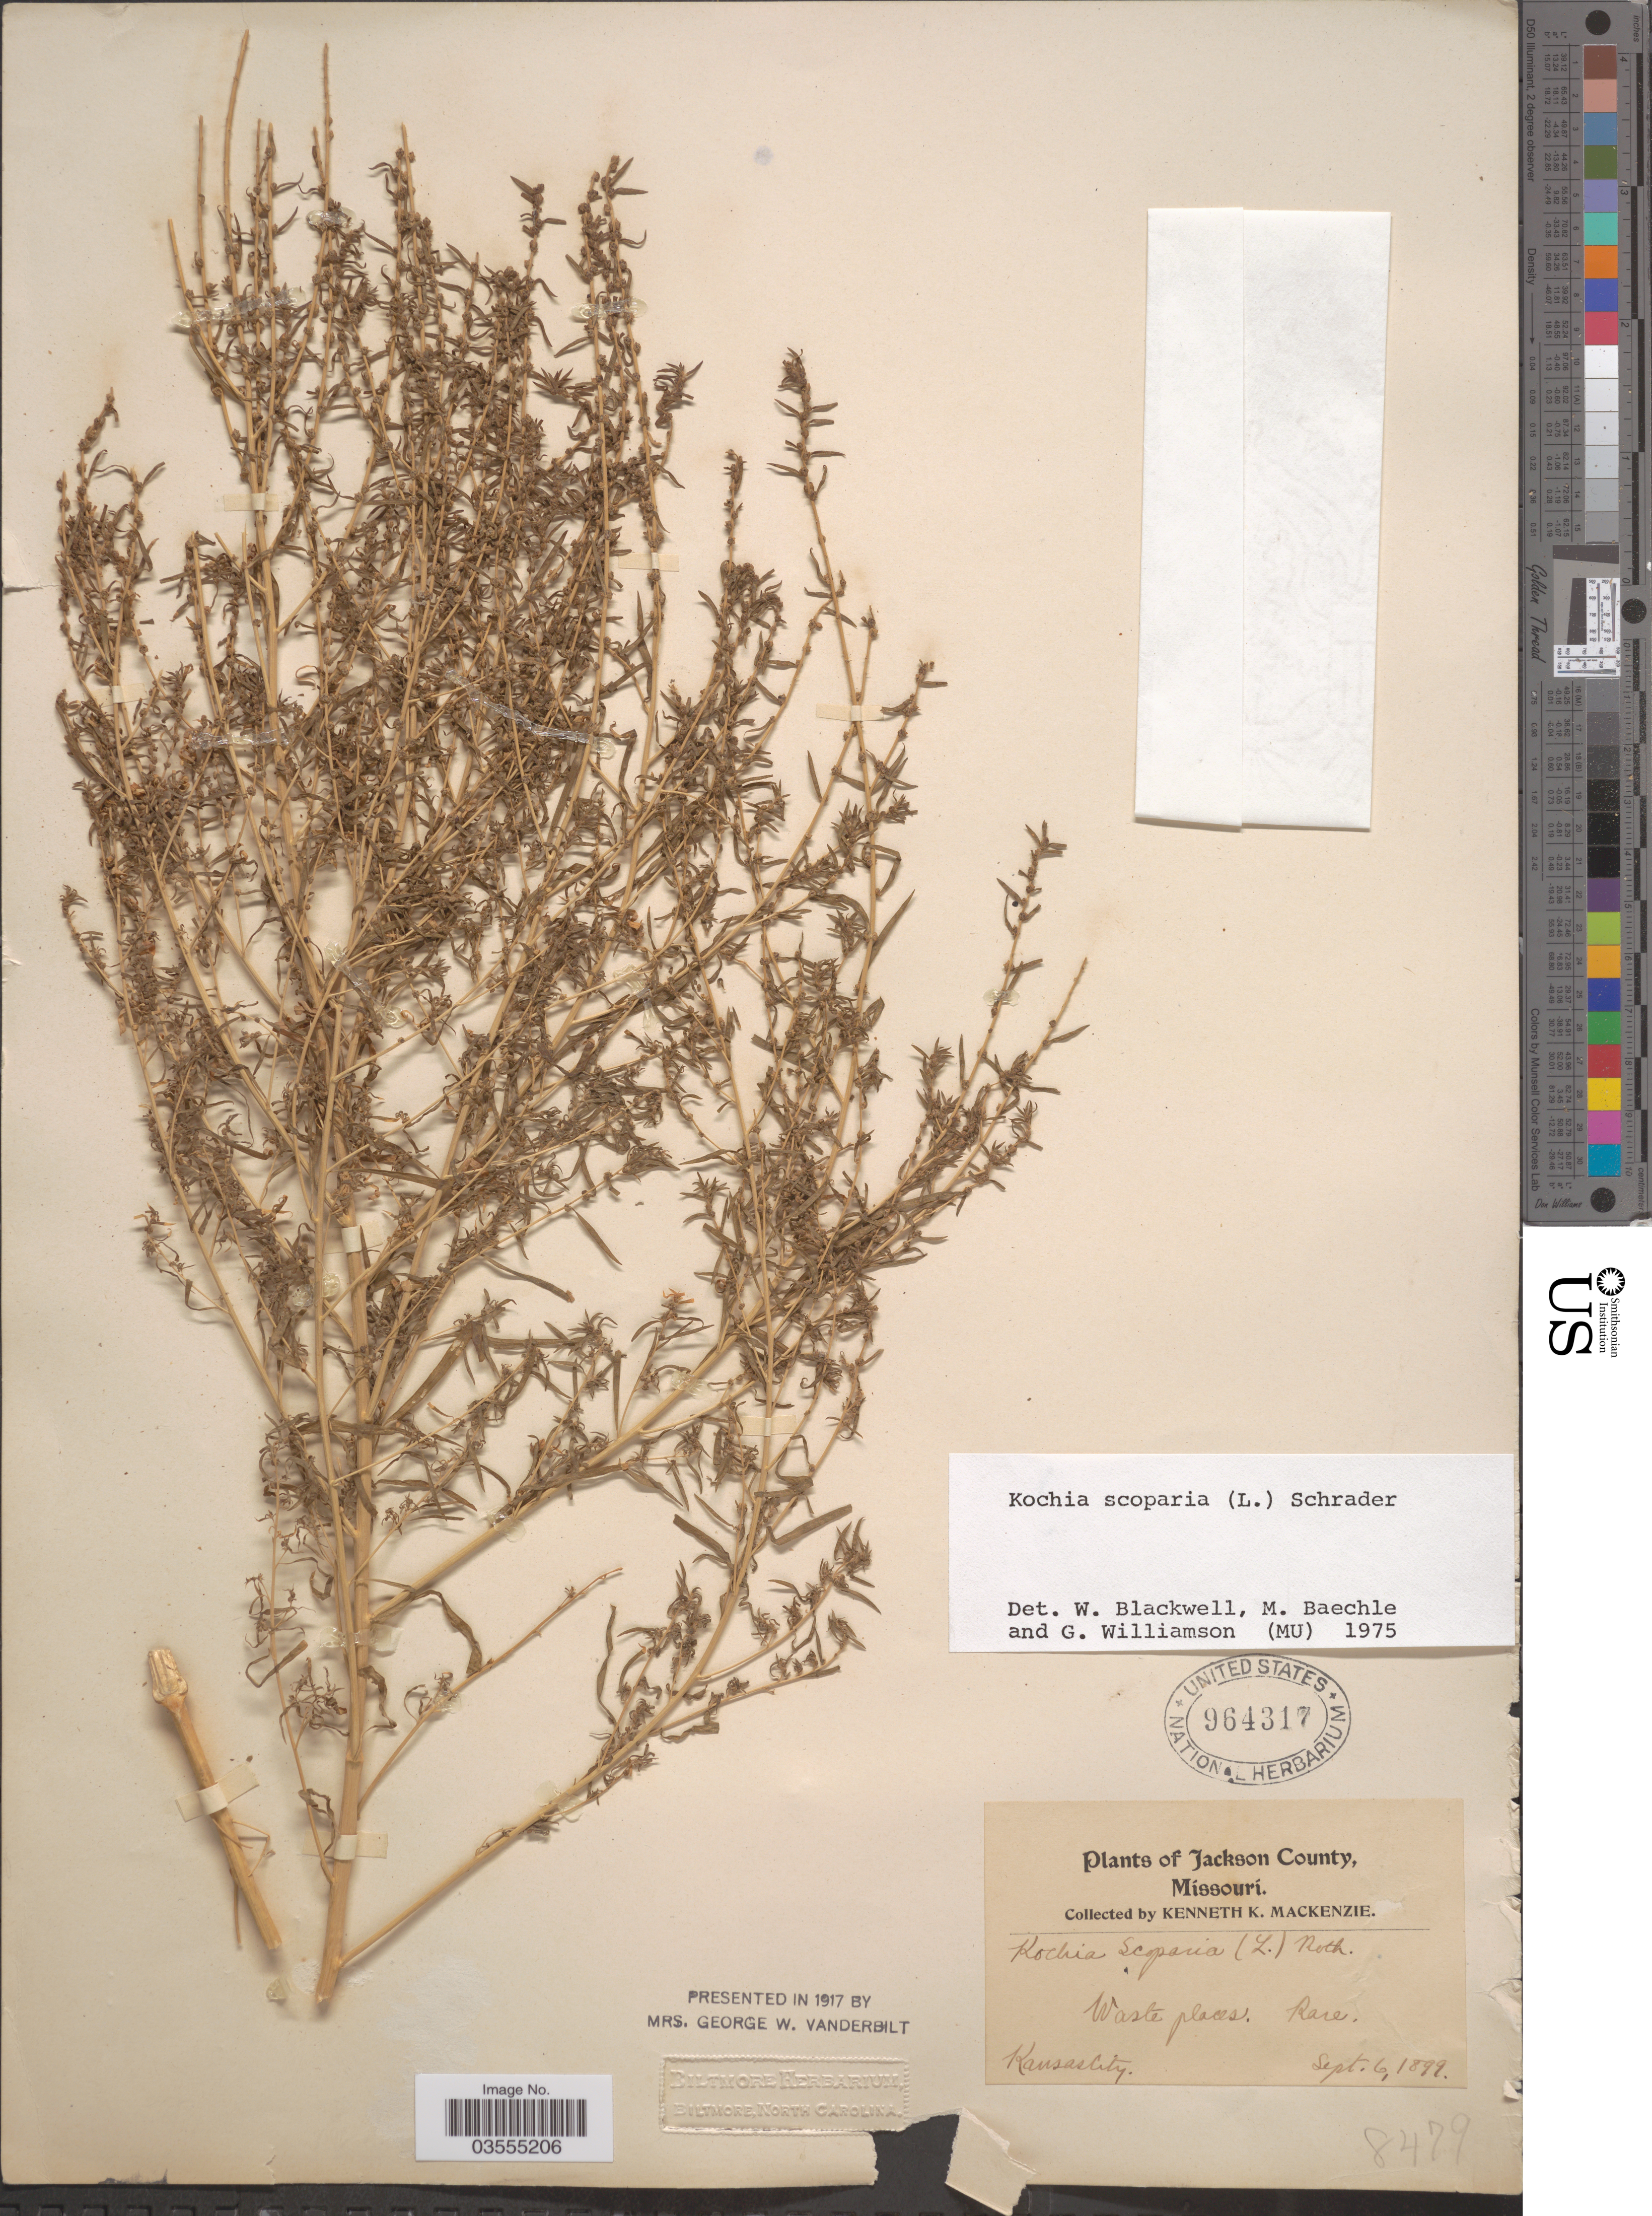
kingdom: Plantae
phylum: Tracheophyta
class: Magnoliopsida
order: Caryophyllales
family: Amaranthaceae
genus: Bassia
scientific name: Bassia scoparia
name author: (L.) Voss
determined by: U.S. National Herbarium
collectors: K. K. Mackenzie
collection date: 1899-09-06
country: United States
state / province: Missouri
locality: Jackson County. Kansas City.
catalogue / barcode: US 964317